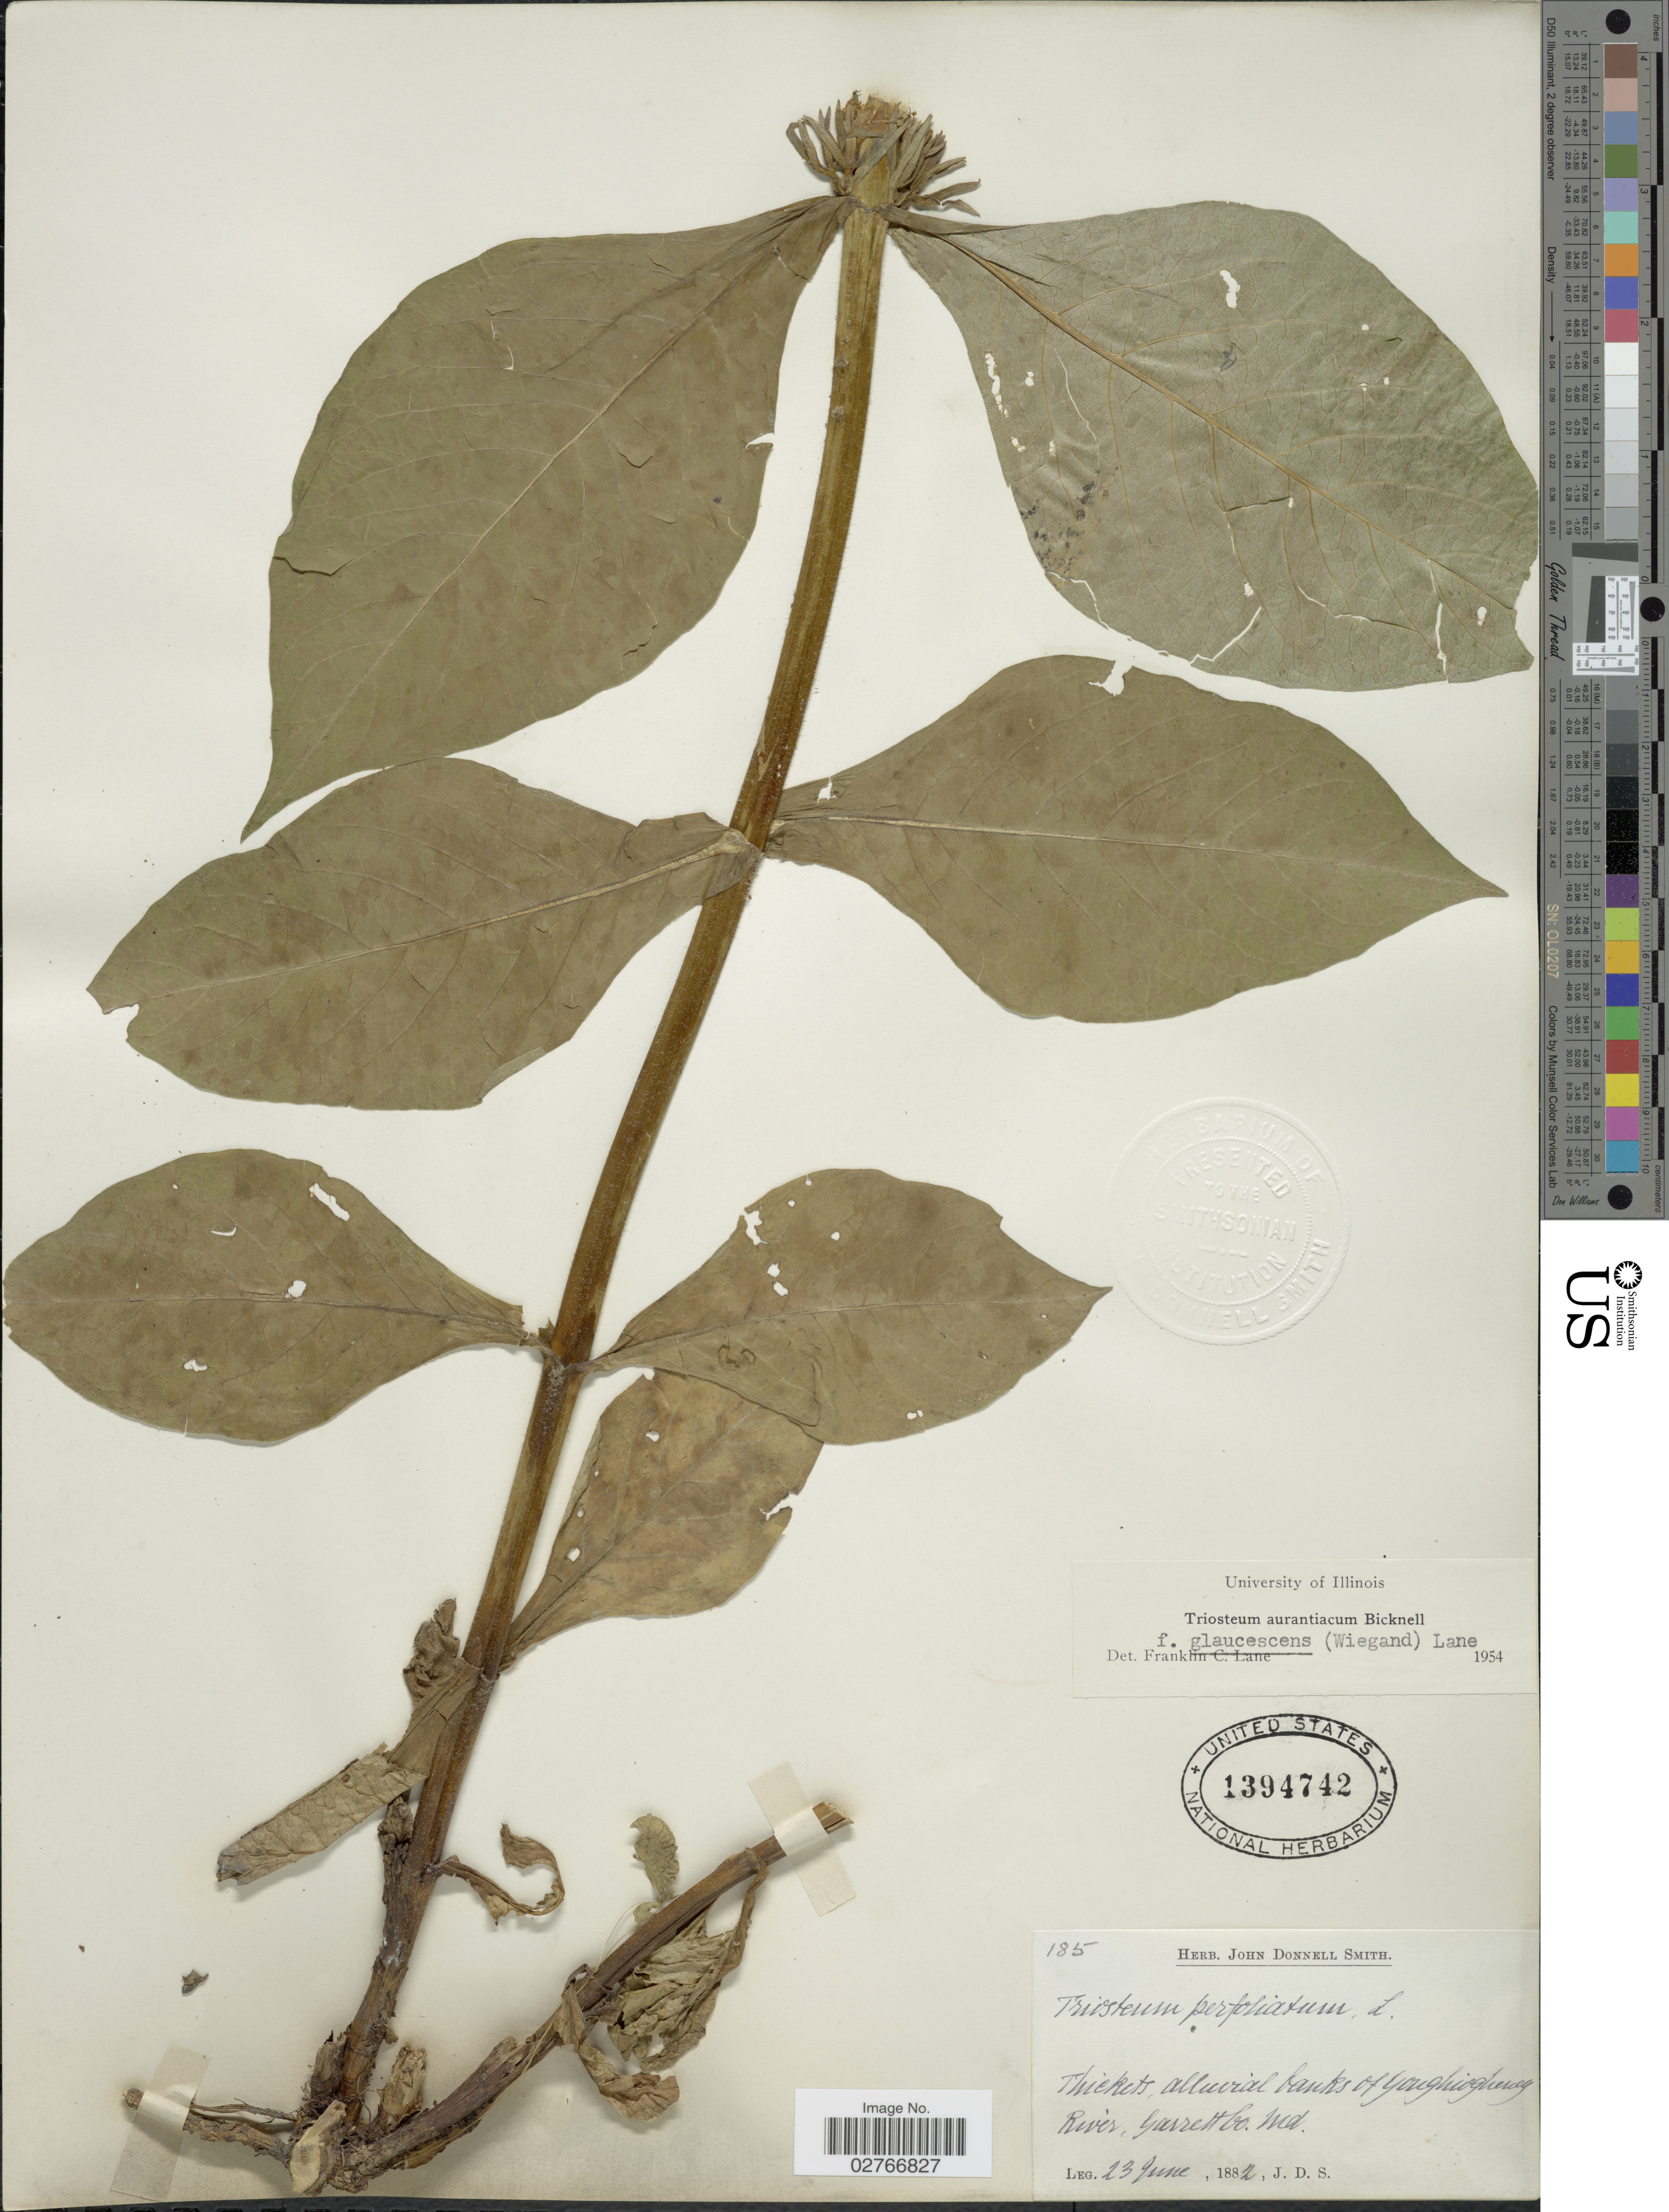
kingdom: Plantae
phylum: Tracheophyta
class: Magnoliopsida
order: Dipsacales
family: Caprifoliaceae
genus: Triosteum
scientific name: Triosteum aurantiacum f. glaucescens (Wiegand) F.C. Lane comb. and stat. nov. ined.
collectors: J. Donnell Smith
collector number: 185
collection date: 1882-06-23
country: United States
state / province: Maryland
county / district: Garrett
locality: Alluvial banks of Youghiogheny River, Garrett Co.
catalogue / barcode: US 1394742